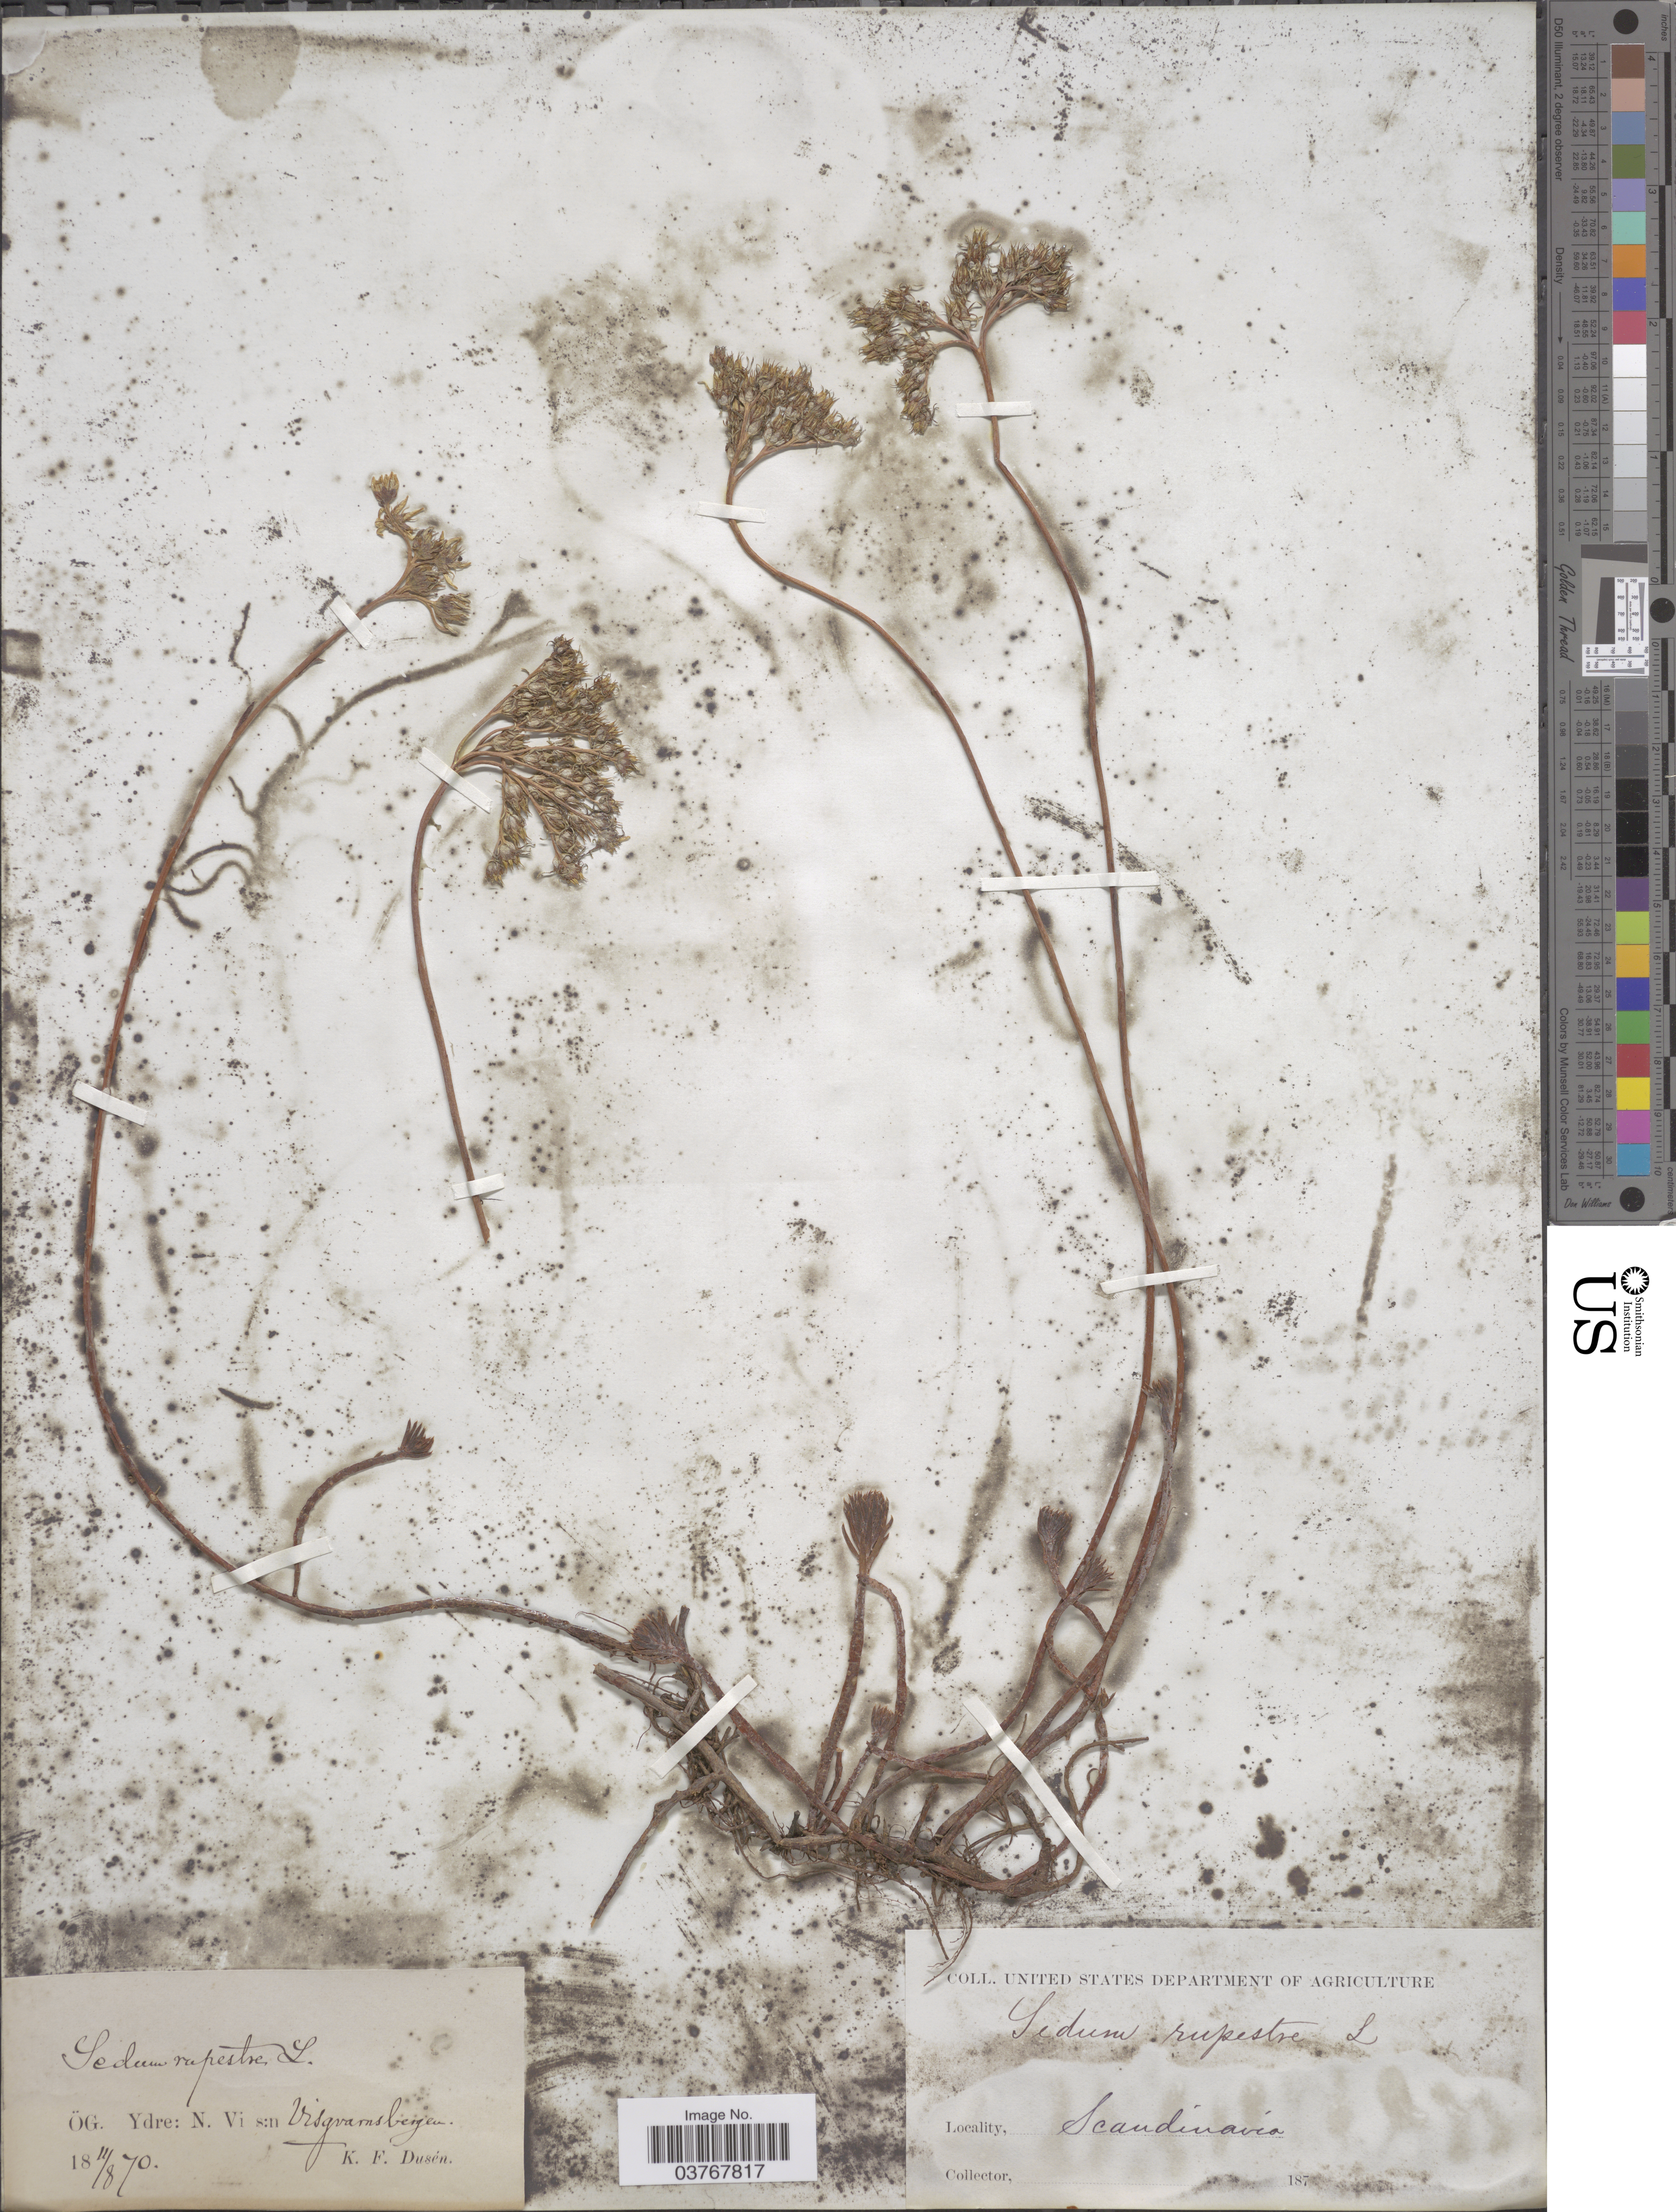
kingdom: Plantae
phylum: Tracheophyta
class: Magnoliopsida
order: Saxifragales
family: Crassulaceae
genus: Petrosedum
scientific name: Petrosedum rupestre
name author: (L.) P.V. Heath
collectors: K. Dusén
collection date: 1870-11-18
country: Sweden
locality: ÖG. Ydre: N. Vi s:n Visgvarnsbergen [interpreted]. Scandinavia.